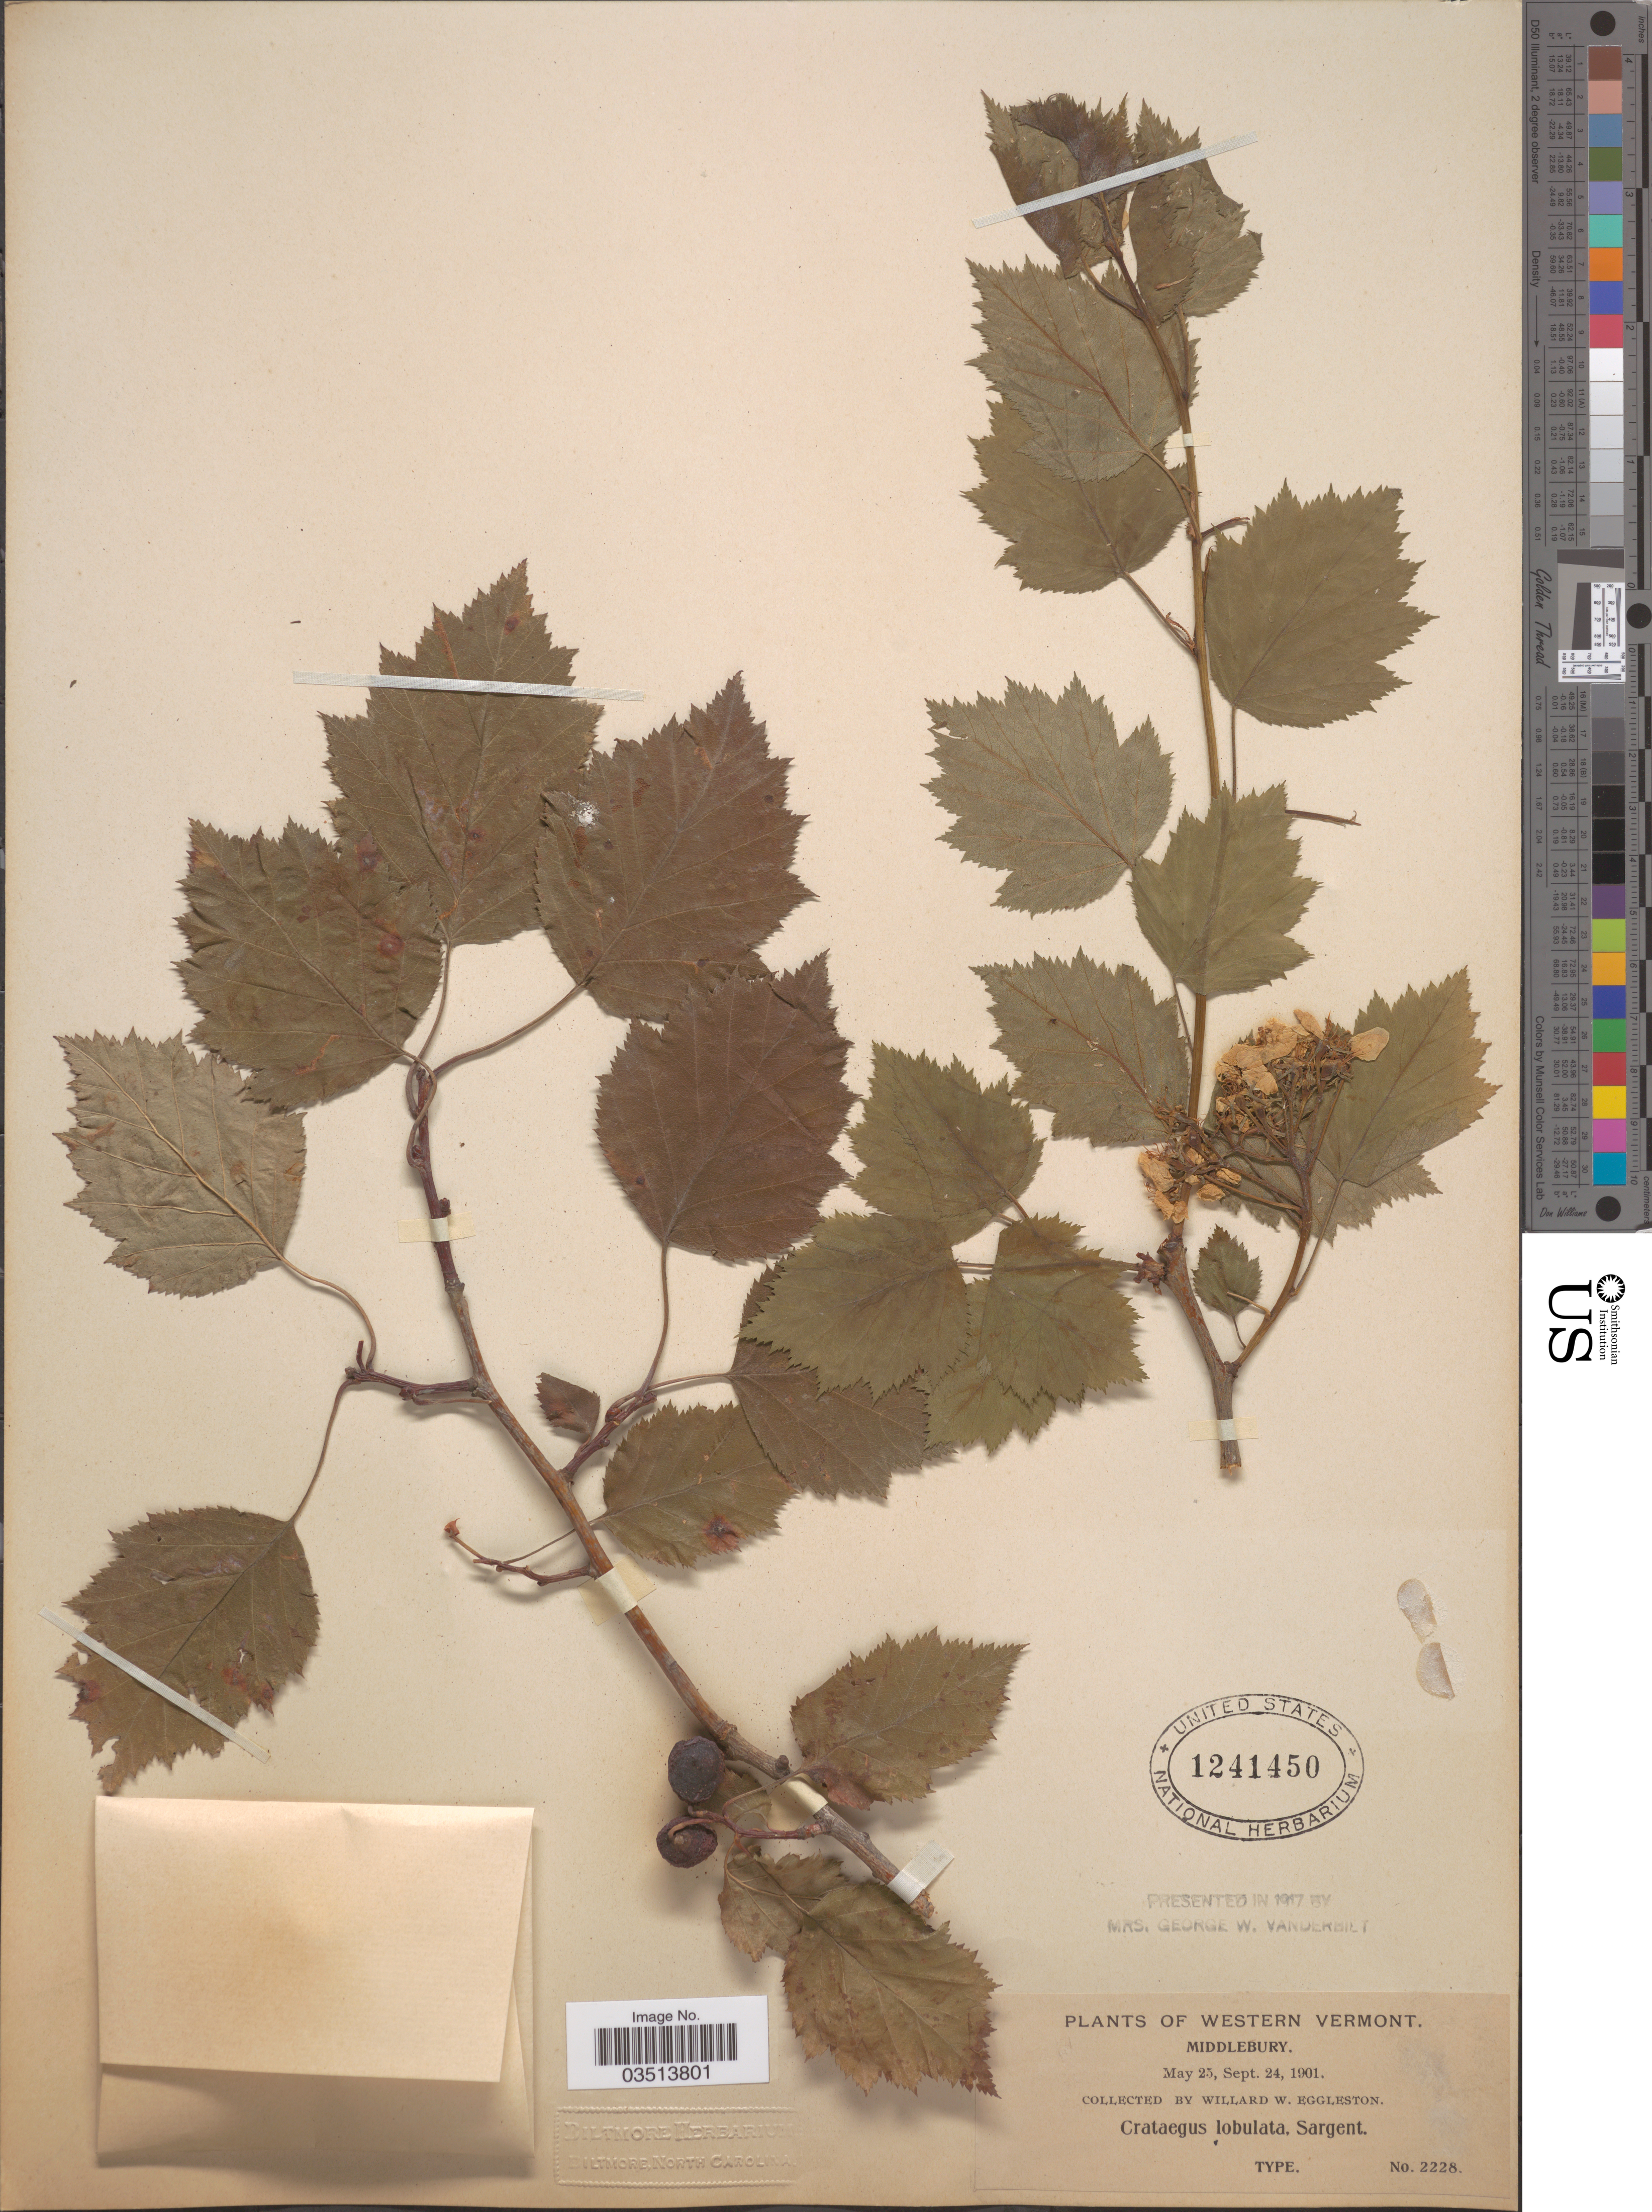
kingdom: Plantae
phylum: Tracheophyta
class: Magnoliopsida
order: Rosales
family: Rosaceae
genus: Crataegus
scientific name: Crataegus coccinea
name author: Ashe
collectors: W. W. Eggleston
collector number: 2228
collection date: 1901-05-25/1901-09-24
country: United States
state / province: Vermont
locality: Western Vermont. Middlebury.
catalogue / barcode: US 1241450